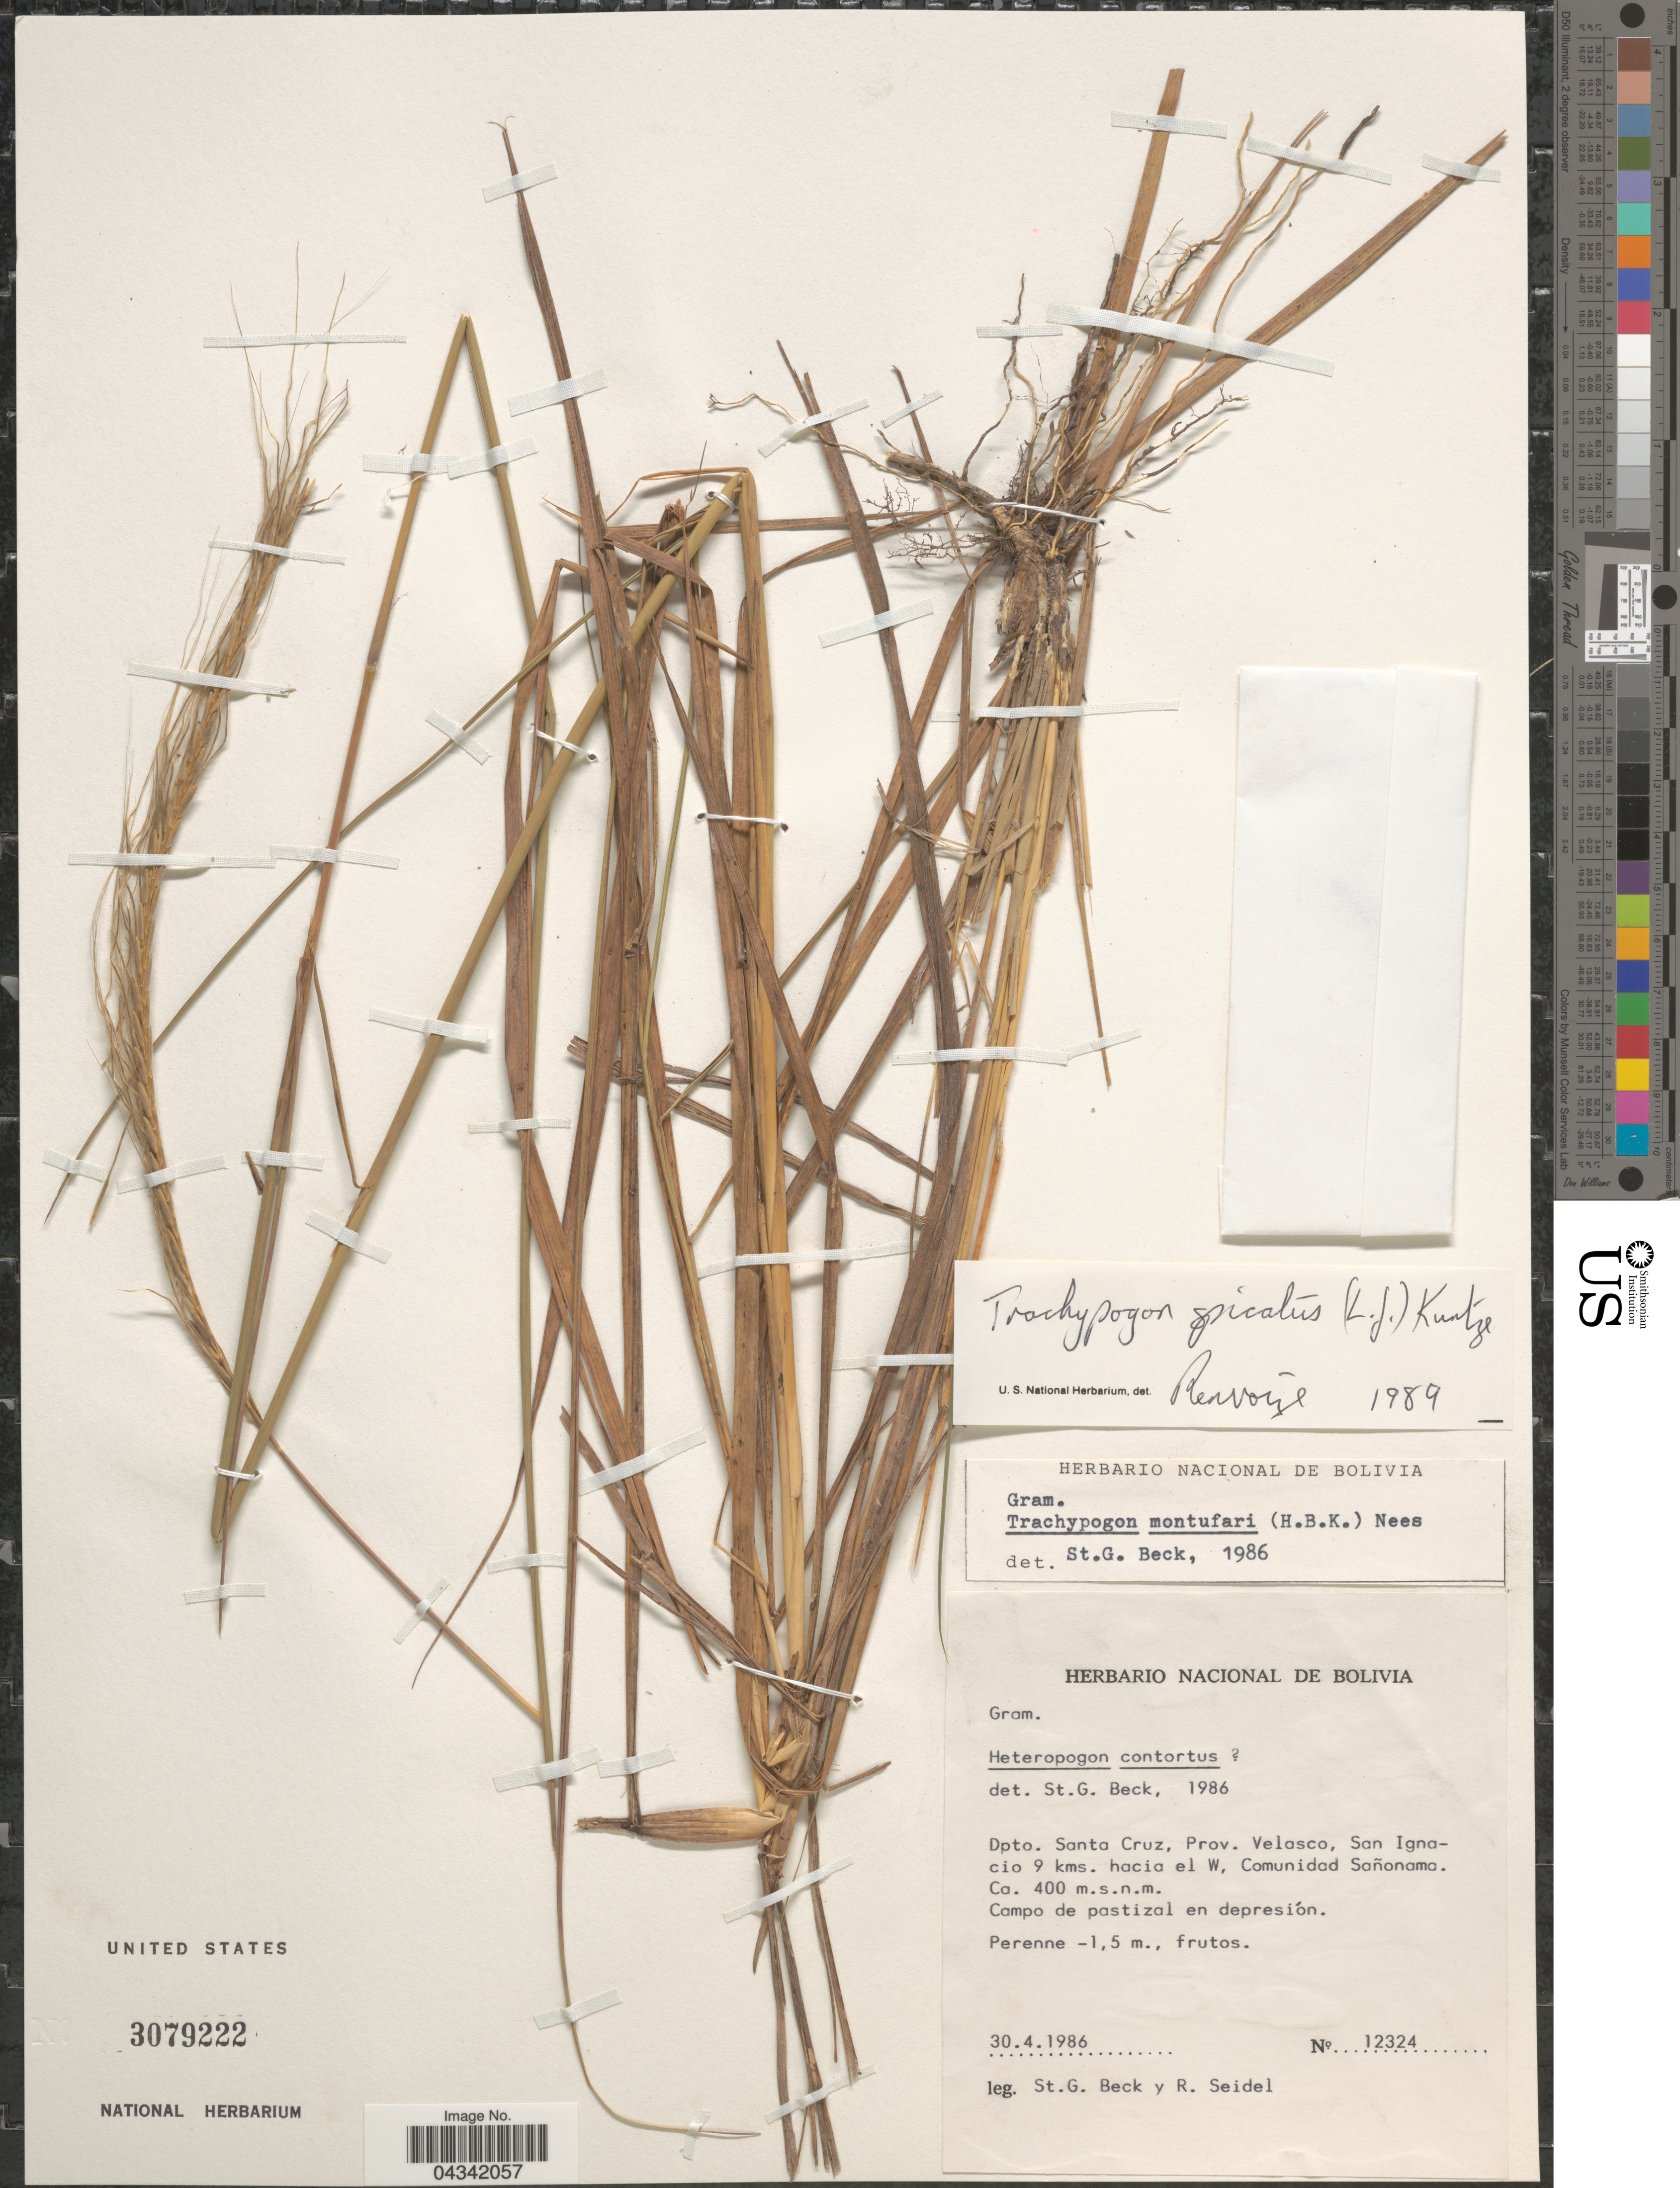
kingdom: Plantae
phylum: Tracheophyta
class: Liliopsida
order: Poales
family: Poaceae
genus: Trachypogon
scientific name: Trachypogon spicatus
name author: (L. f.) Kuntze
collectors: S. G. Beck & R. Seidel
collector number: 12324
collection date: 1986-04-30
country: Bolivia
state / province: Santa Cruz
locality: Dpto. Santa Cruz, Prov. Velasco, San Ignacio 9 kms. hacia el W. Comunidad Soñonama.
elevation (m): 400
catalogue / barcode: US 3079222